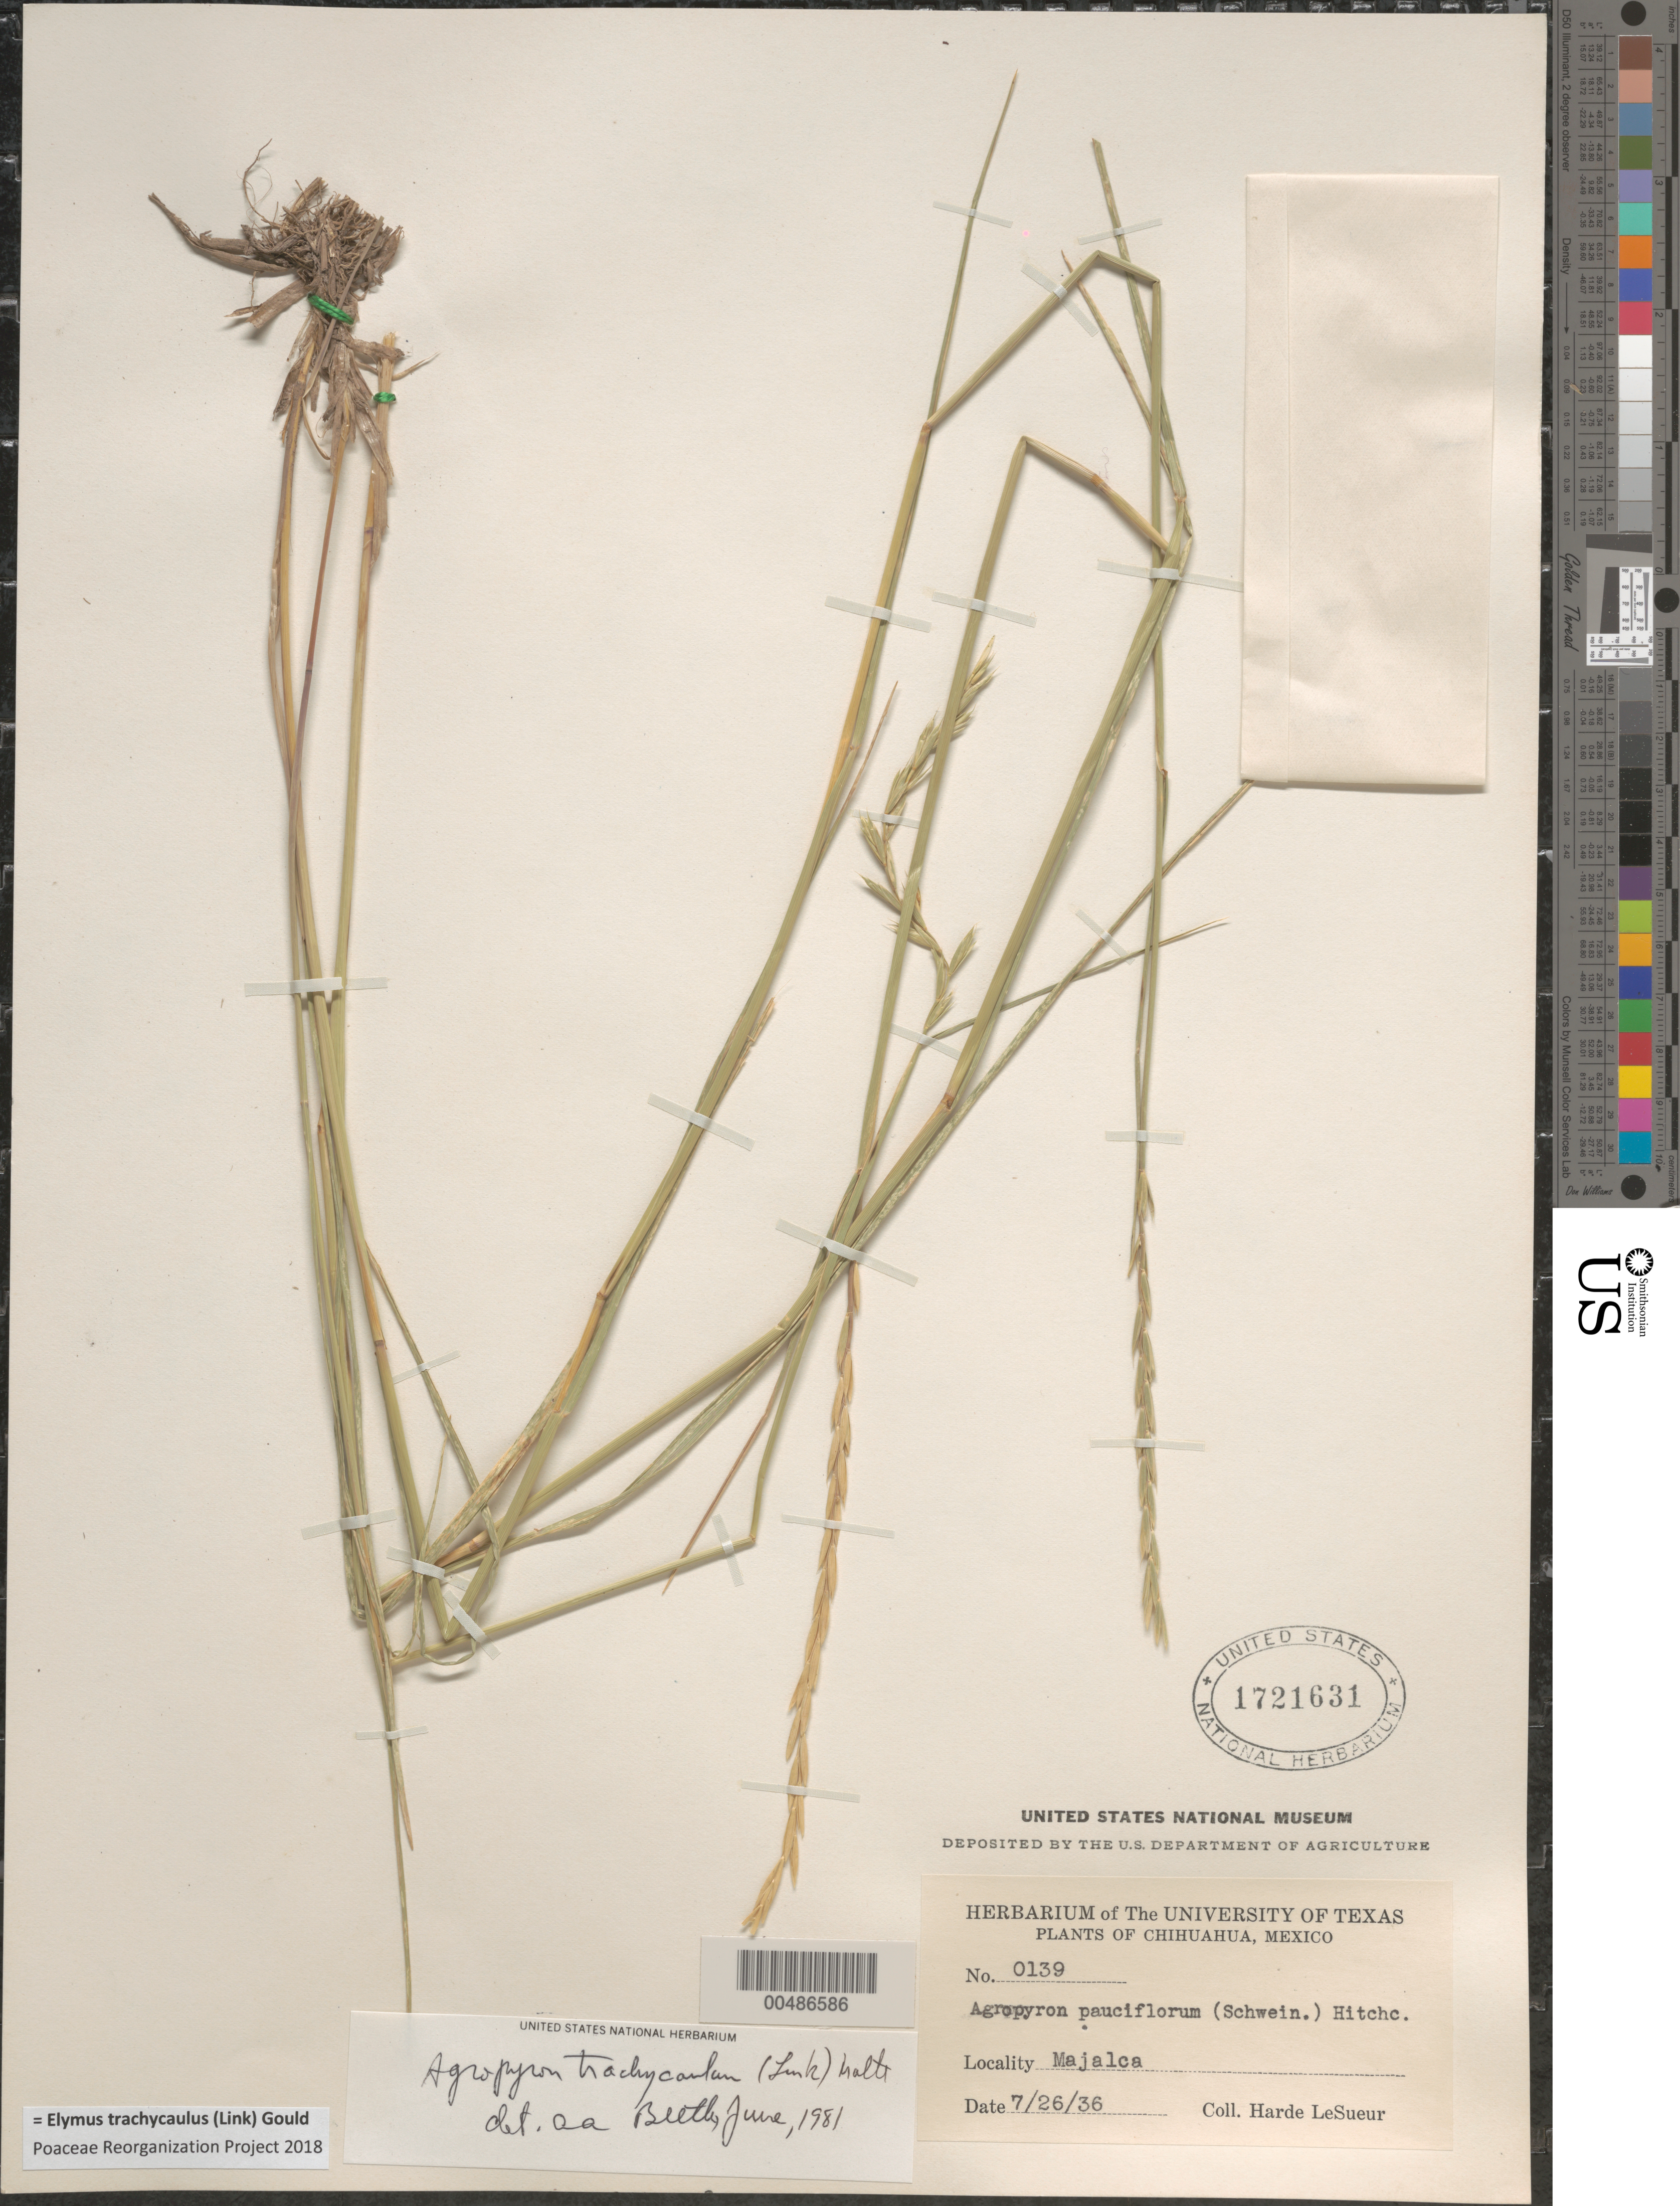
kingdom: Plantae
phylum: Tracheophyta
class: Liliopsida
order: Poales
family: Poaceae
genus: Elymus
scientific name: Elymus trachycaulus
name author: (Link) Gould ex Shinners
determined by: Poaceae Reorganization Project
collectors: D. H. LeSueur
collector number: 0139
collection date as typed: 26 Jul 1936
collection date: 1936-07-26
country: Mexico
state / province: Chihuahua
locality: Majalca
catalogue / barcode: US 1721631